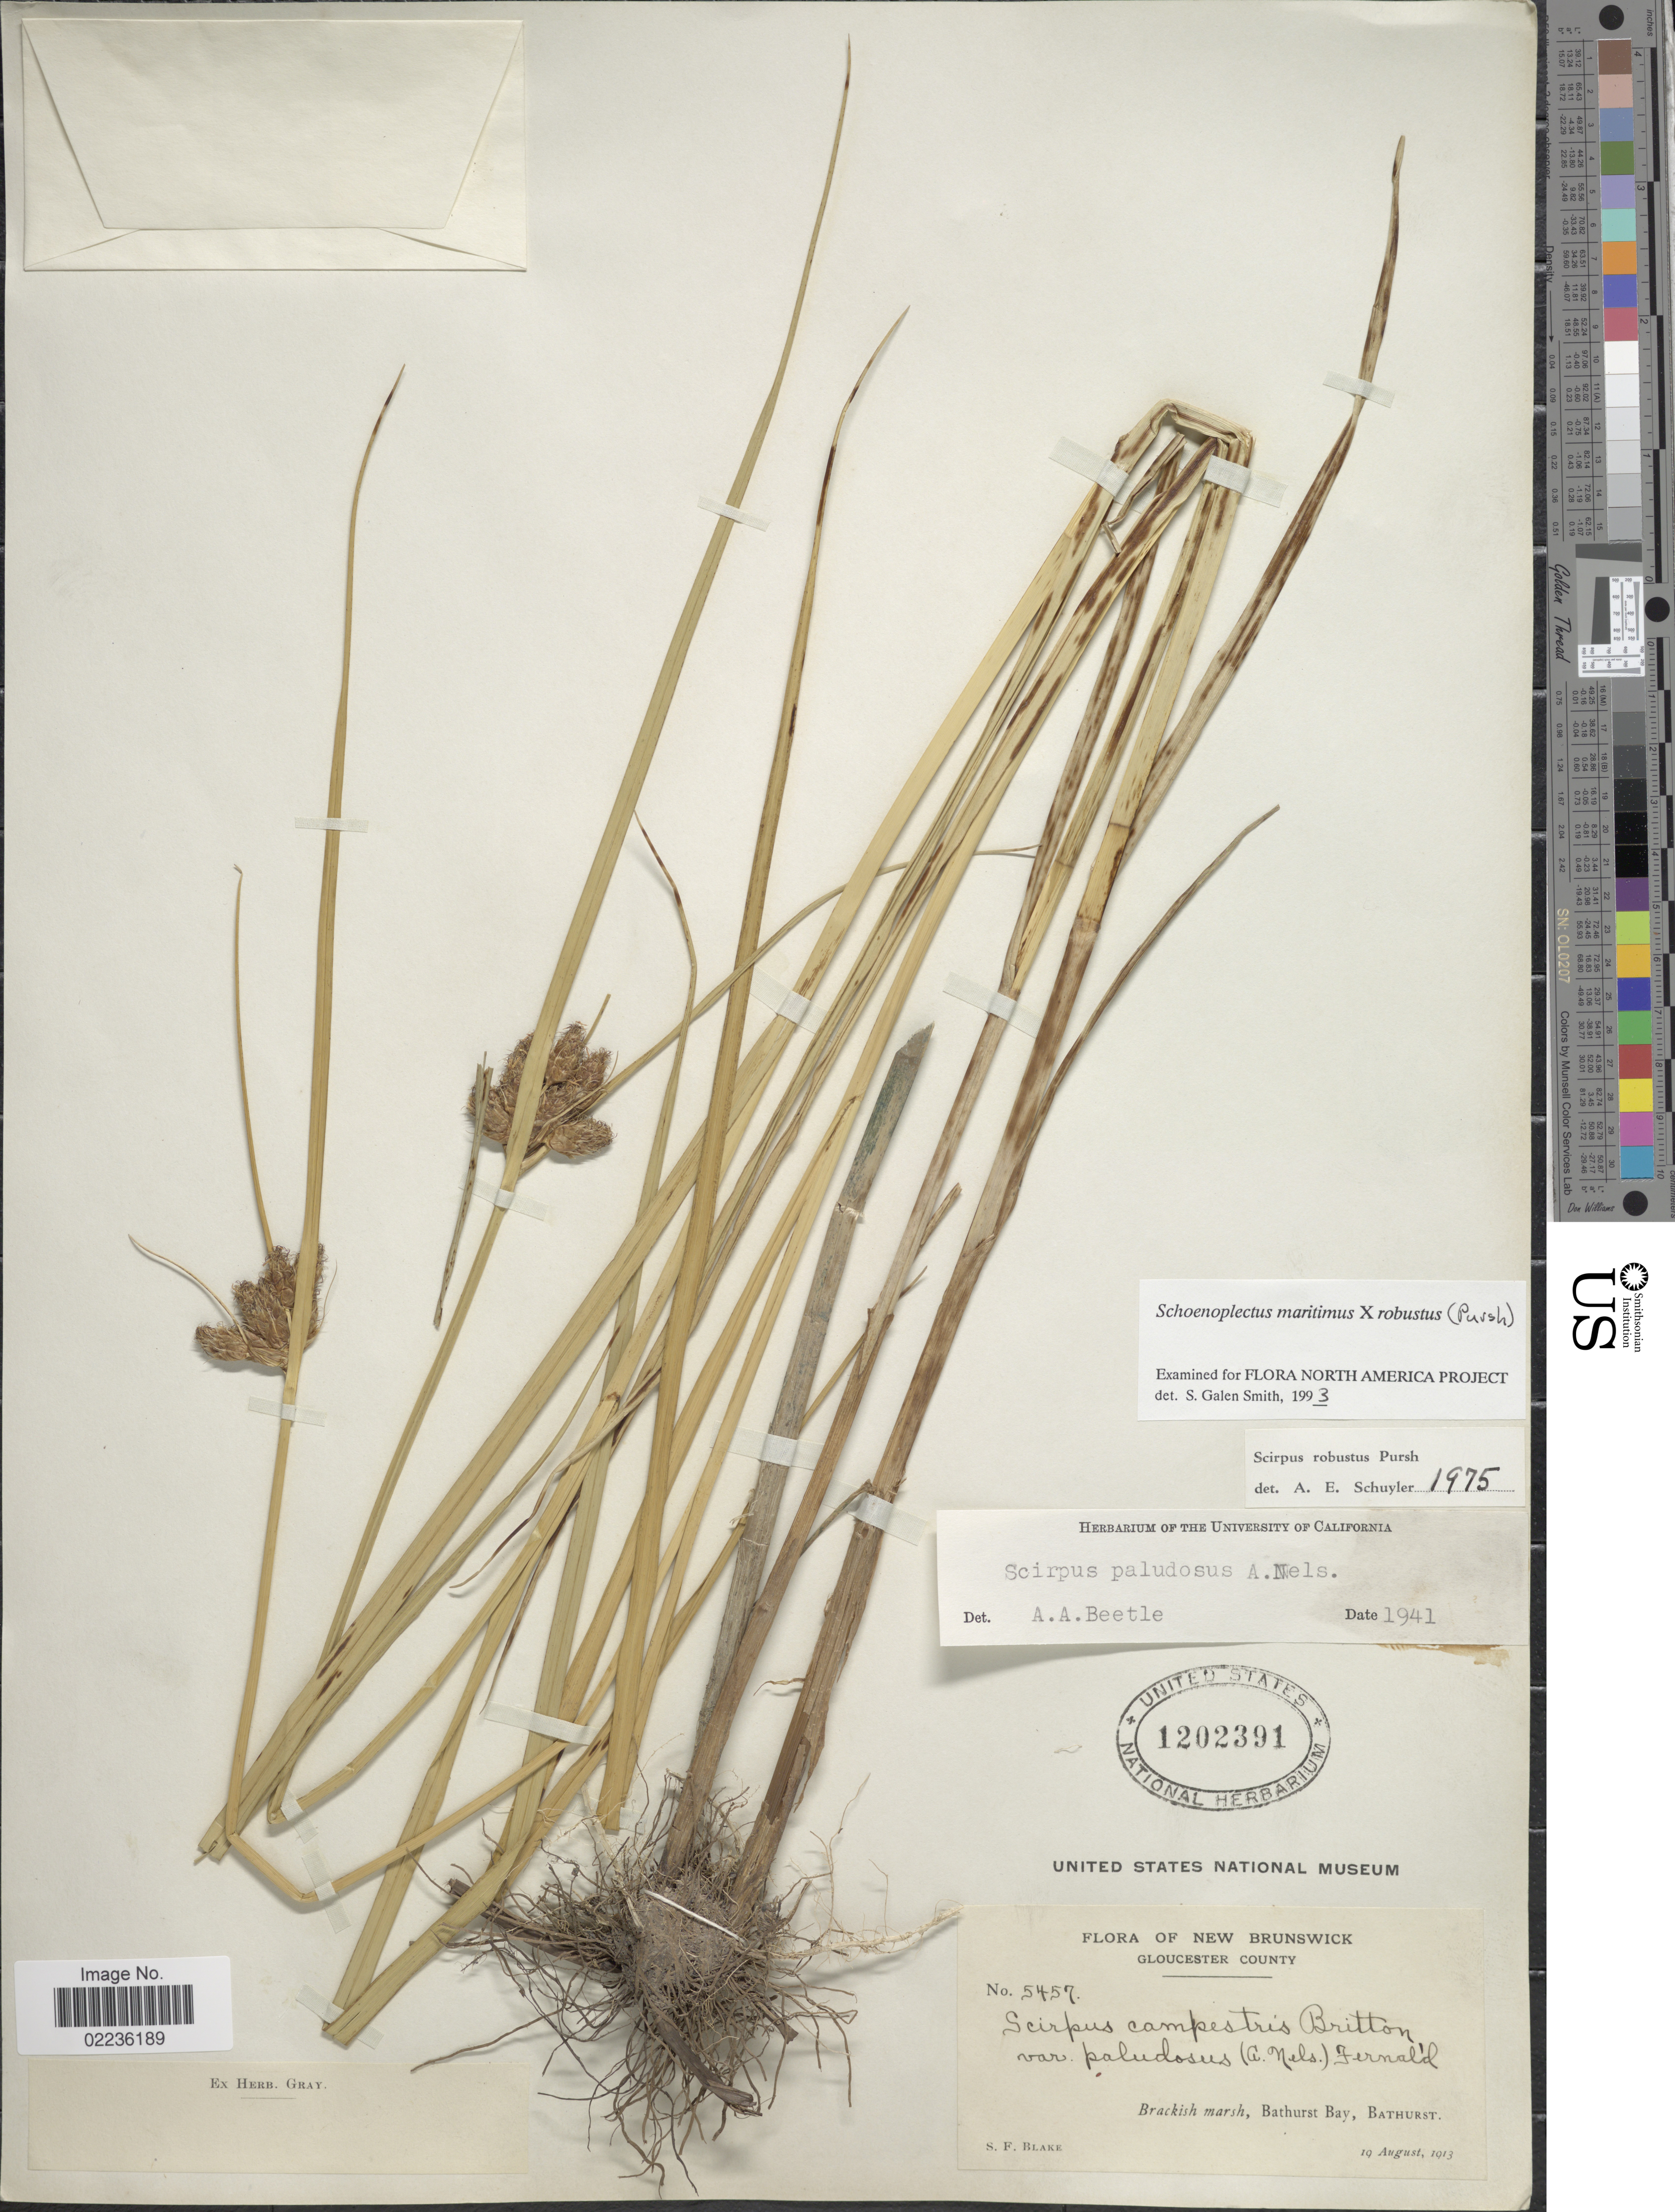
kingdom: Plantae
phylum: Tracheophyta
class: Liliopsida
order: Poales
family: Cyperaceae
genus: Bolboschoenus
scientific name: Bolboschoenus maritimus x robustus sensu S.G. Sm.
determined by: Strong, Mark T., (BOT), Smithsonian Institution - National Museum of Natural History (UNITED STATES)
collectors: S. Blake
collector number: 5457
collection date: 1913-08-19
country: Canada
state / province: New Brunswick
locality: Gloucester County. Brackish marsh, Bathurst Bay, Bathurst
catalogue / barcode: US 1202391